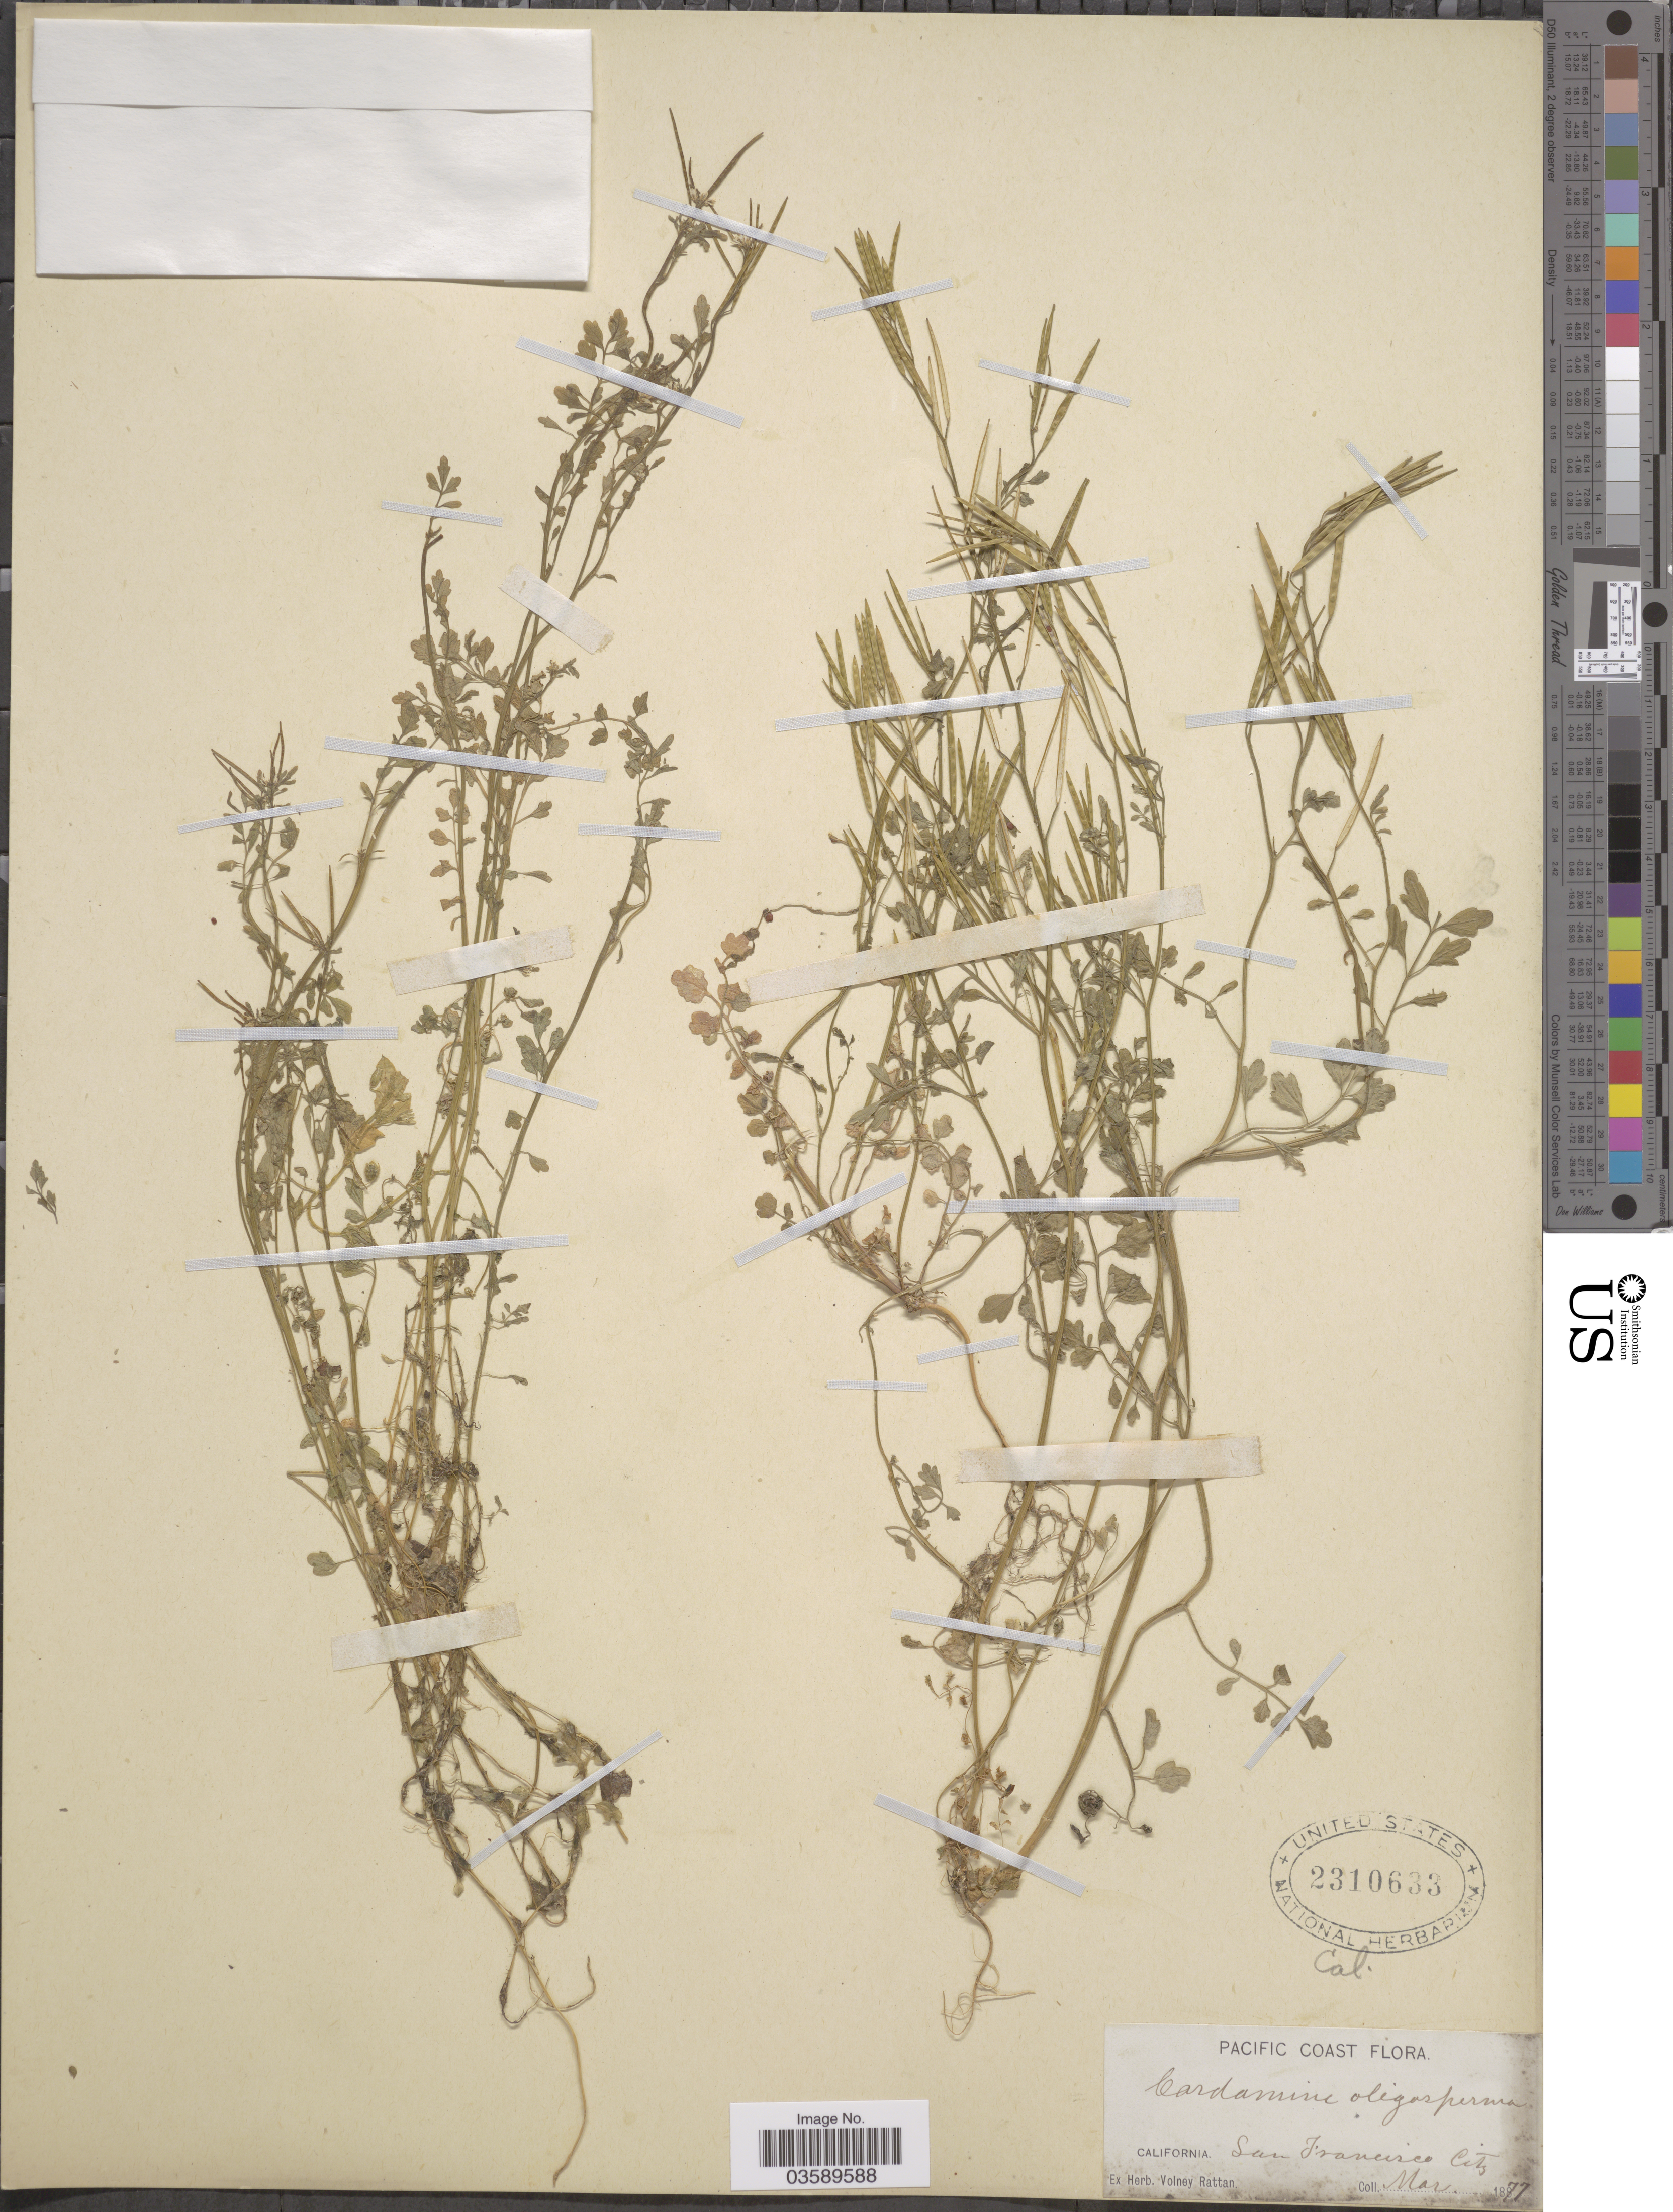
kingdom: Plantae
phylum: Tracheophyta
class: Magnoliopsida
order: Brassicales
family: Brassicaceae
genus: Cardamine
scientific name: Cardamine oligosperma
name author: Nutt.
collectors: ex herb. Voiney Rattan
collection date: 1877-03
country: United States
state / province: California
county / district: San Francisco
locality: Pacific Coast. San Francisco City.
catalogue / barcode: US 2310633